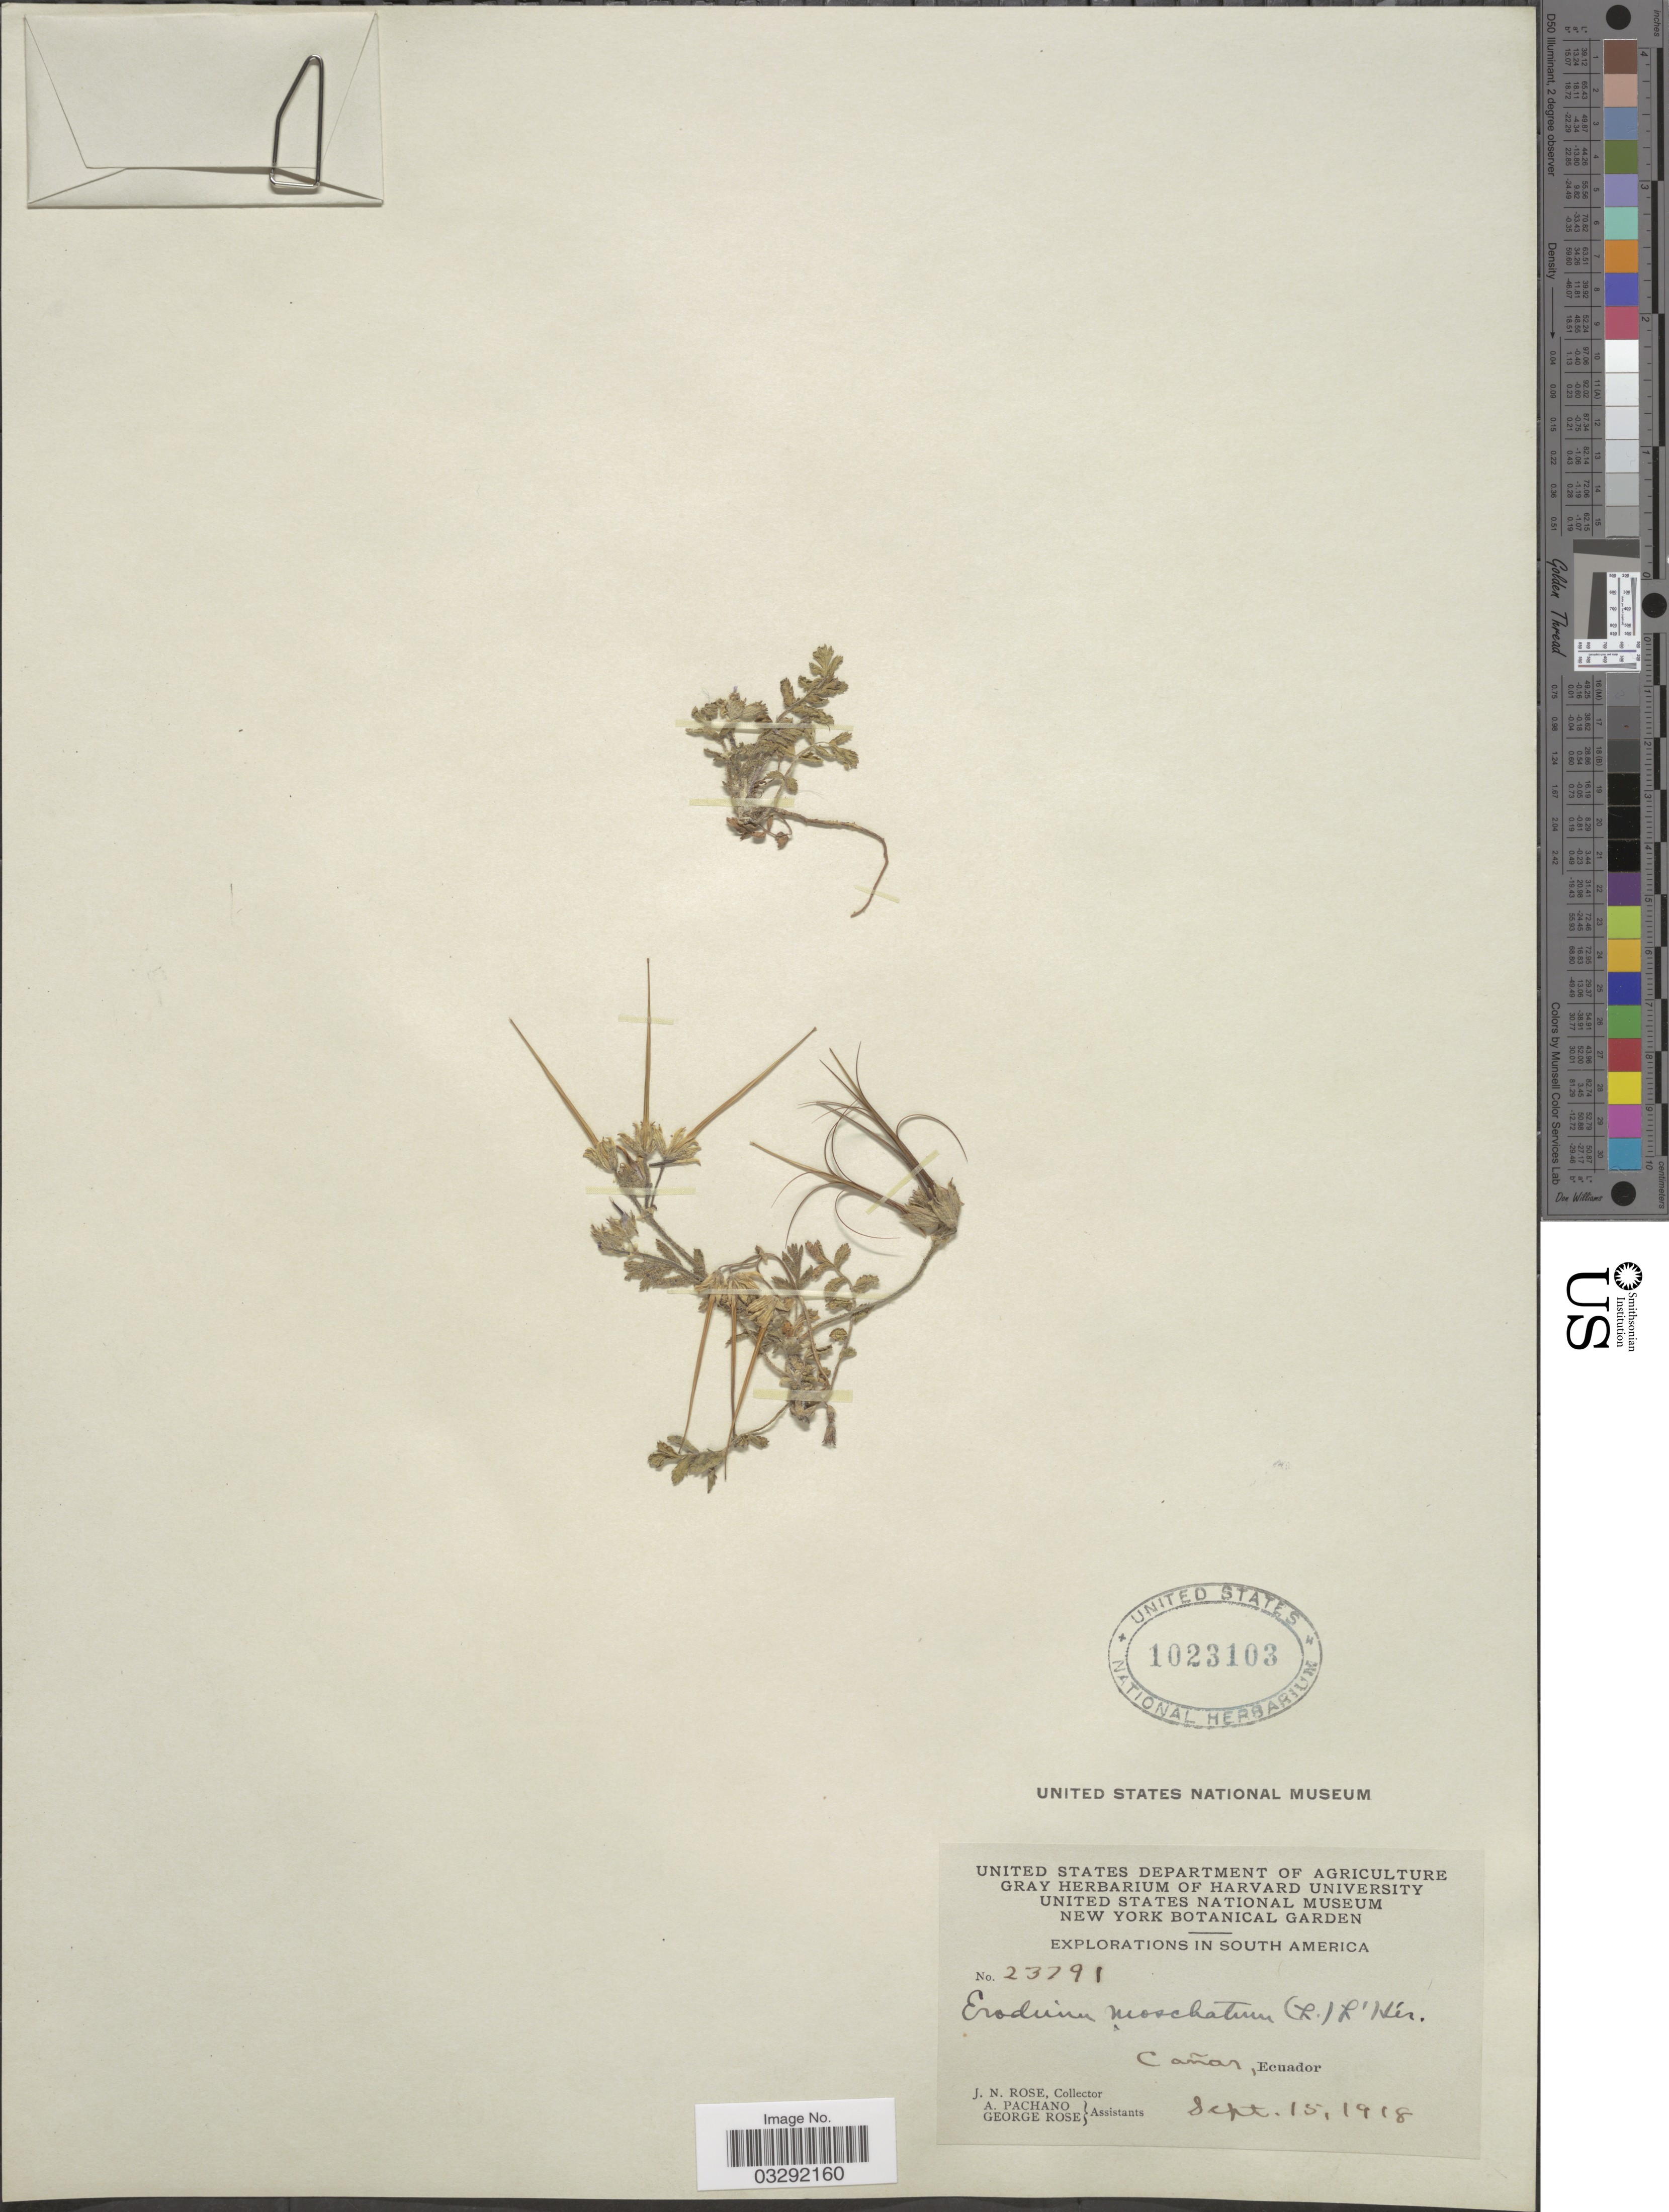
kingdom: Plantae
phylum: Tracheophyta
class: Magnoliopsida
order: Geraniales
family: Geraniaceae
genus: Erodium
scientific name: Erodium moschatum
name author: (L.) L'Hér. ex Aiton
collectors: J. N. Rose, A. Pachano & G. Rose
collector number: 23791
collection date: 1918-09-15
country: Ecuador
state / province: Cañar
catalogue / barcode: US 1023103